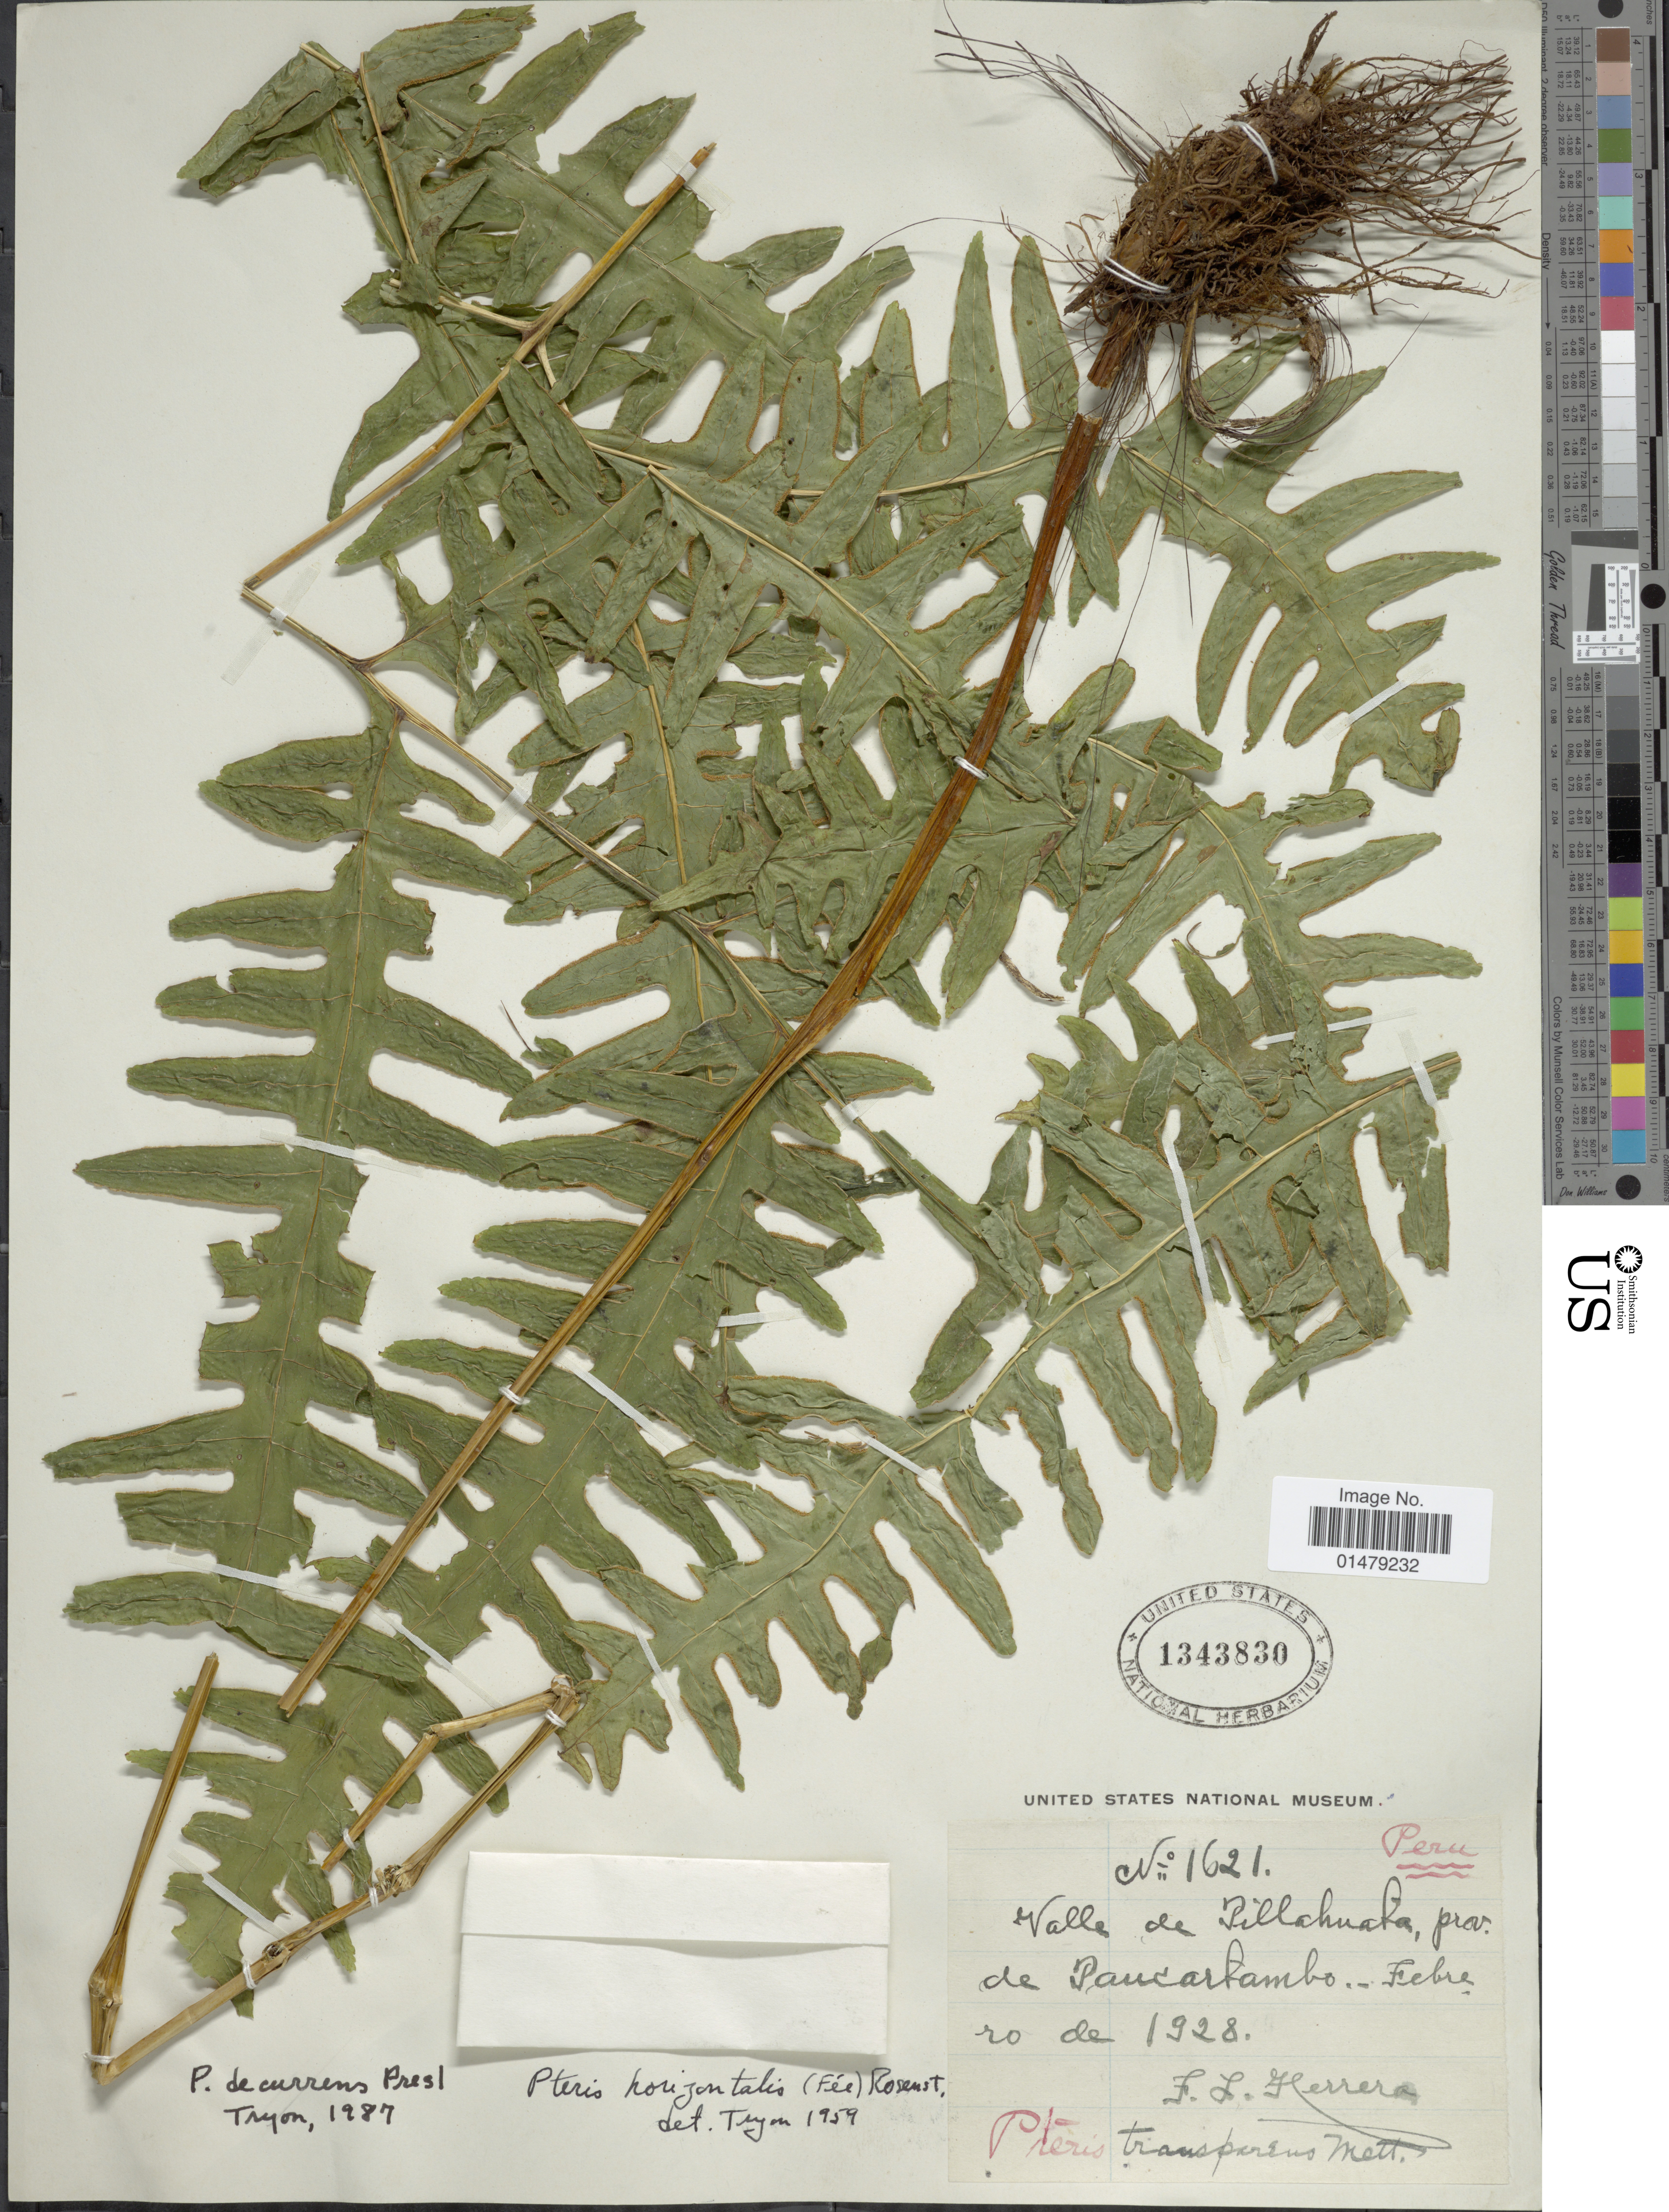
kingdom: Plantae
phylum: Tracheophyta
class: Polypodiopsida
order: Polypodiales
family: Pteridaceae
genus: Pteris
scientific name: Pteris decurrens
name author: C. Presl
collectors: F. L. Herrera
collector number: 1621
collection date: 1928-02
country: Peru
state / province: Cusco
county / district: Paucartambo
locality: Valle de Pillahuata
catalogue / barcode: US 1343830